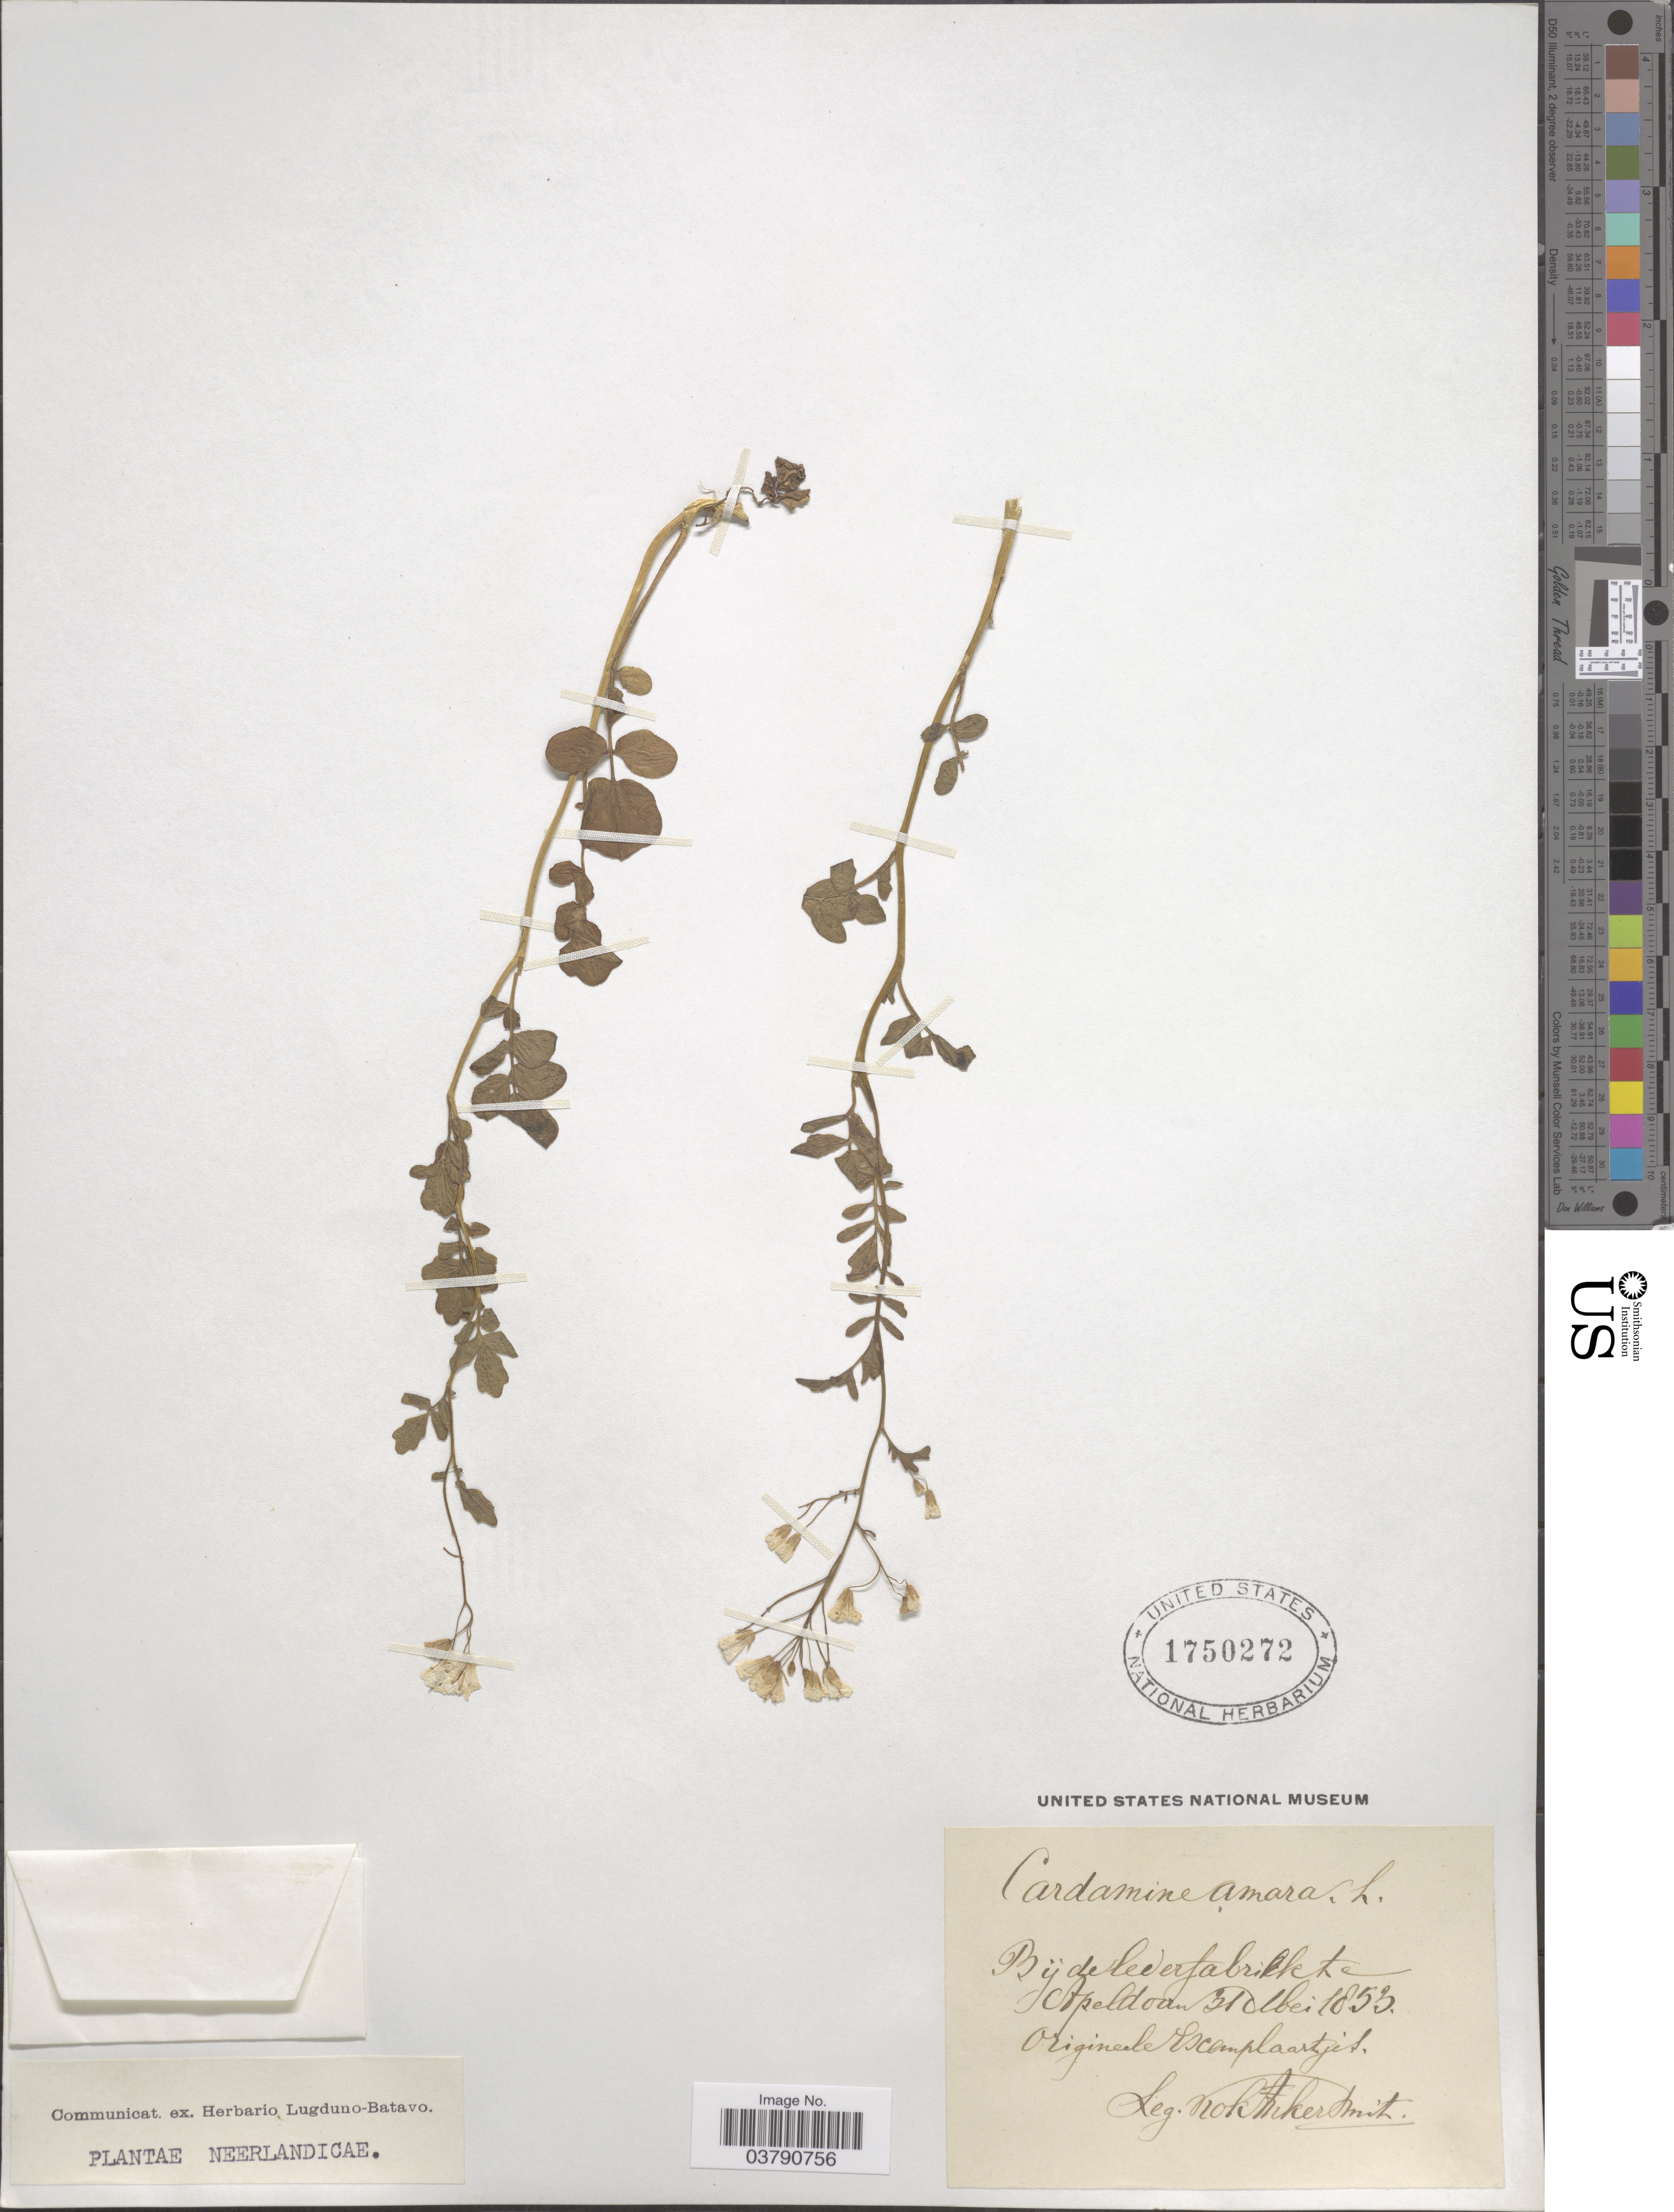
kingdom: Plantae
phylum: Tracheophyta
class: Magnoliopsida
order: Brassicales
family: Brassicaceae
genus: Cardamine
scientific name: Cardamine amara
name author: L.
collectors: Kok Ankersmit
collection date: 1853-05-31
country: Netherlands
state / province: Gelderland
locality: Bij de lederfabriek te Apeldoorn.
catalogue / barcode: US 1750272